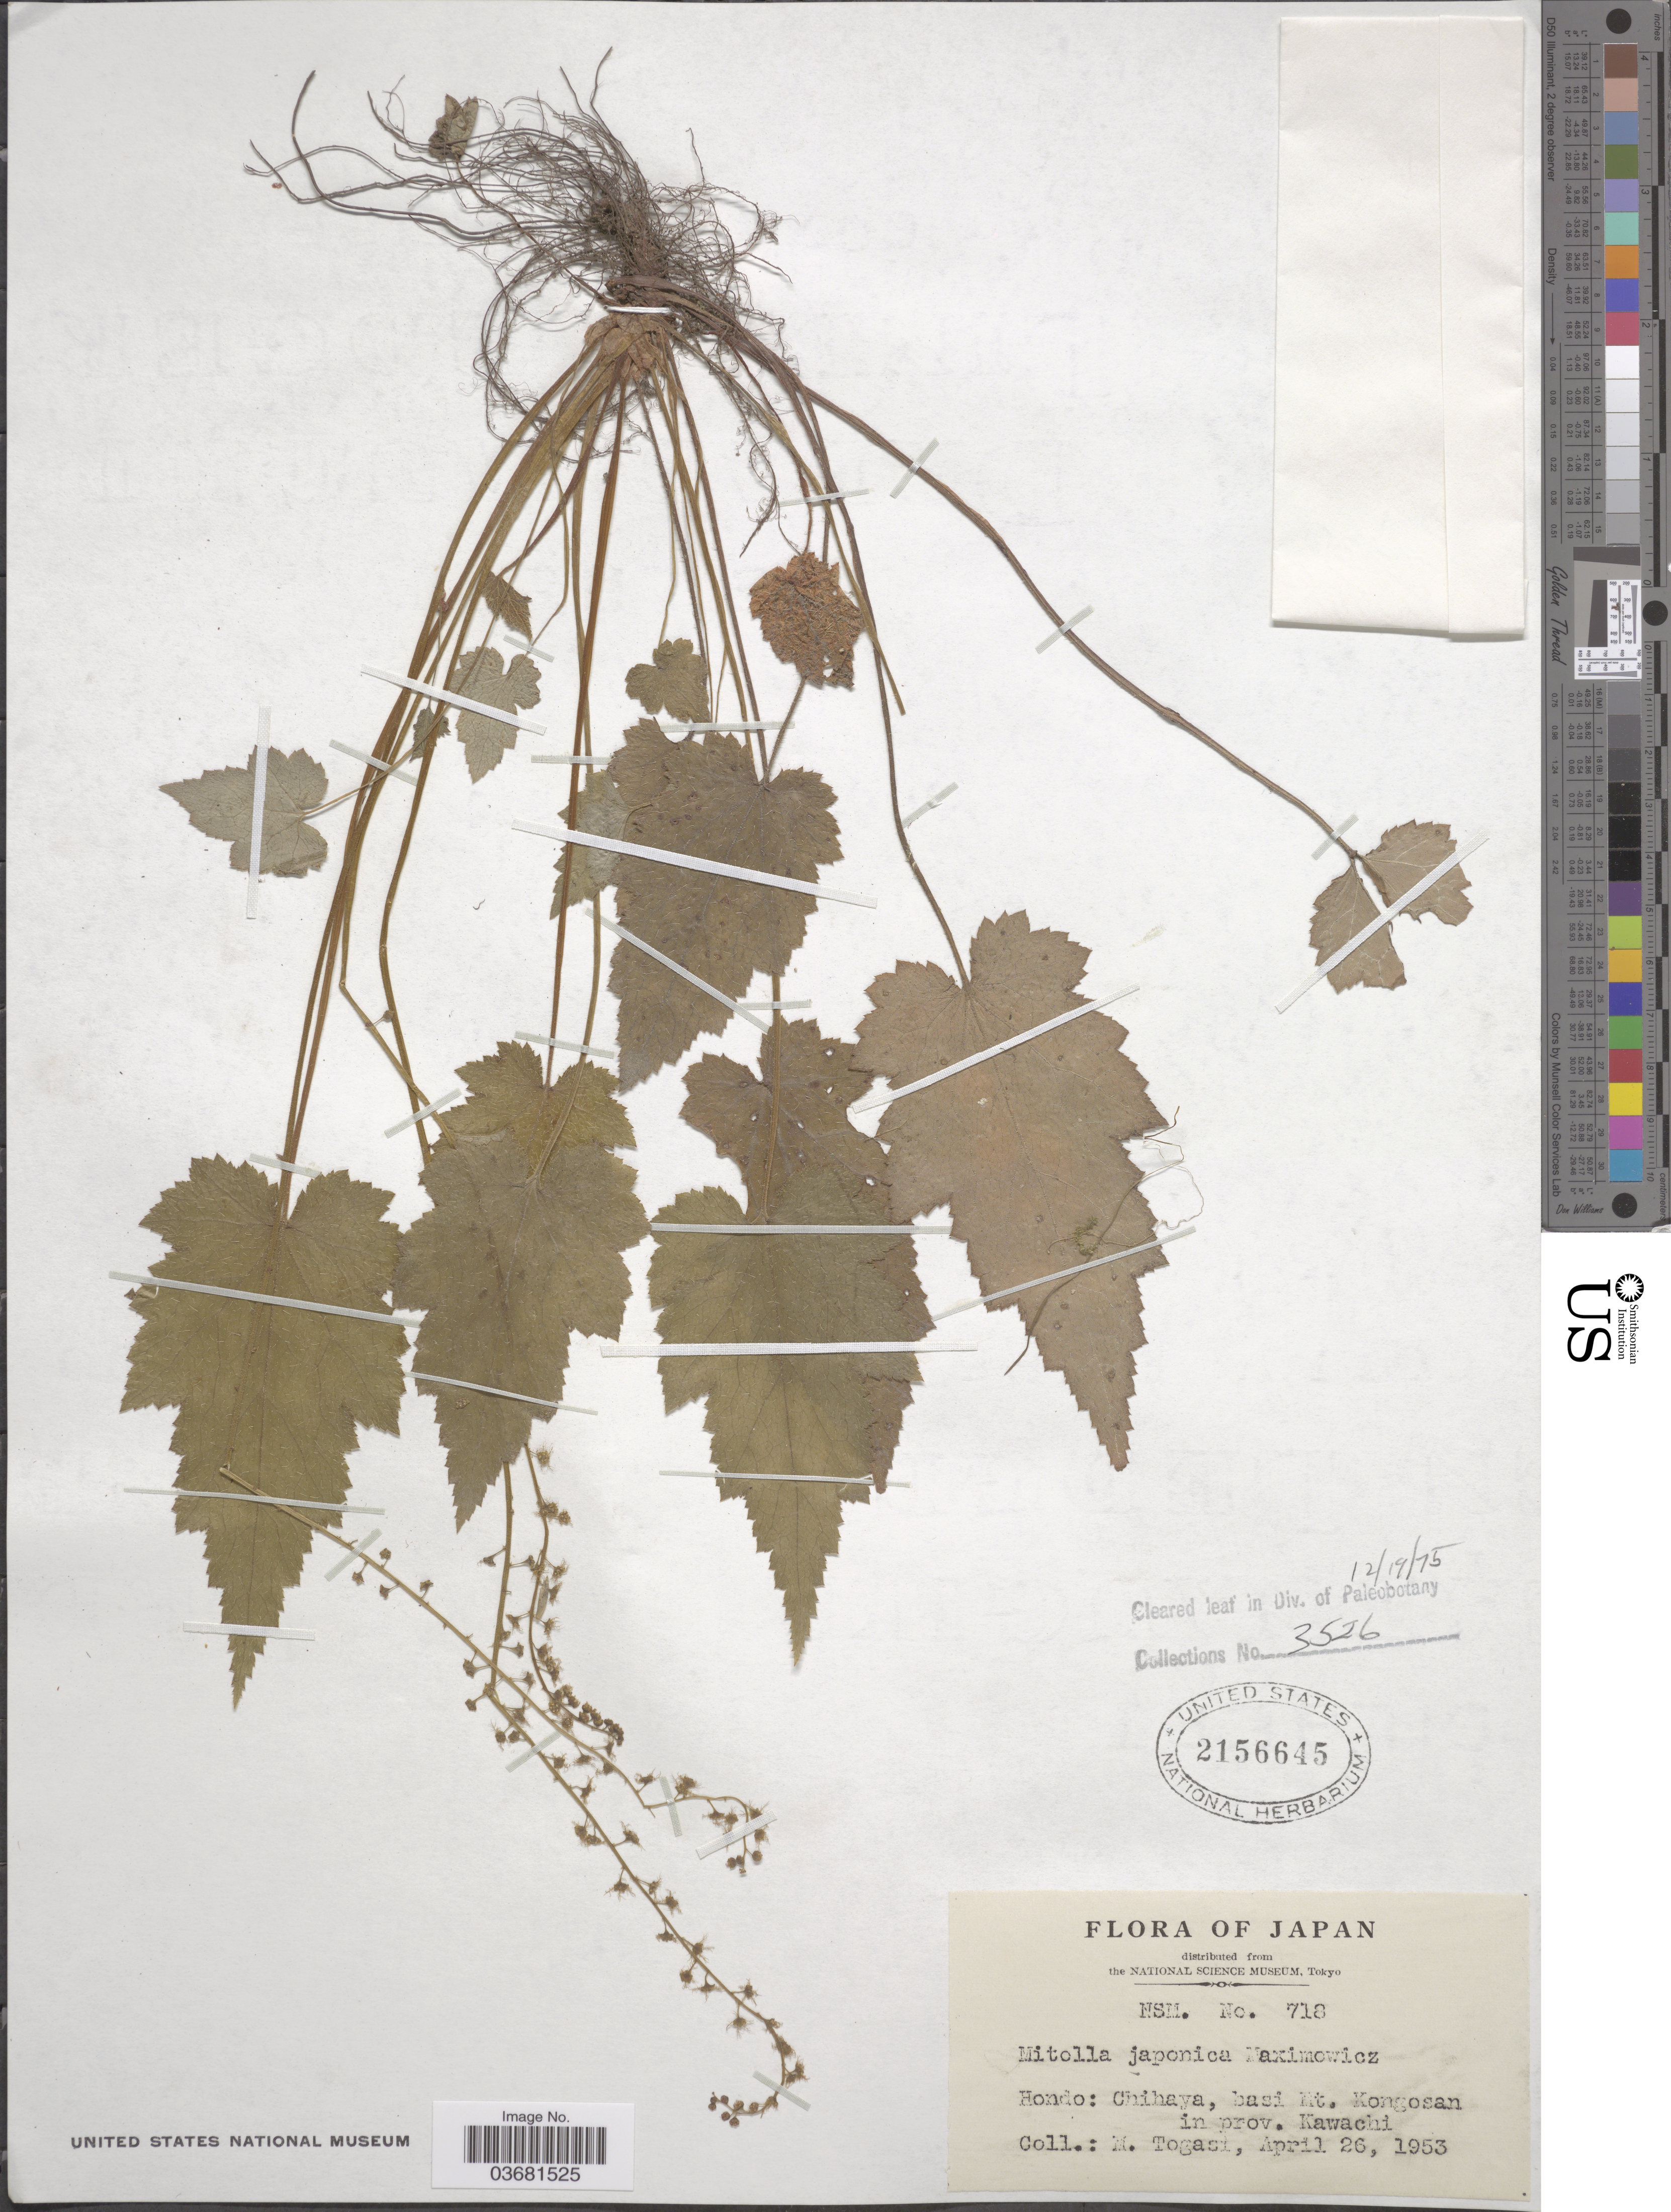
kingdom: Plantae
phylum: Tracheophyta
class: Magnoliopsida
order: Saxifragales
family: Saxifragaceae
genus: Mitella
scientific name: Mitella japonica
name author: Maxim.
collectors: M. Togasi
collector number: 718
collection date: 1953-04-26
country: Japan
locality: Hondo: Chihaya, basi Mt. Kongosan in prov. Kawachi.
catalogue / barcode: US 2156645